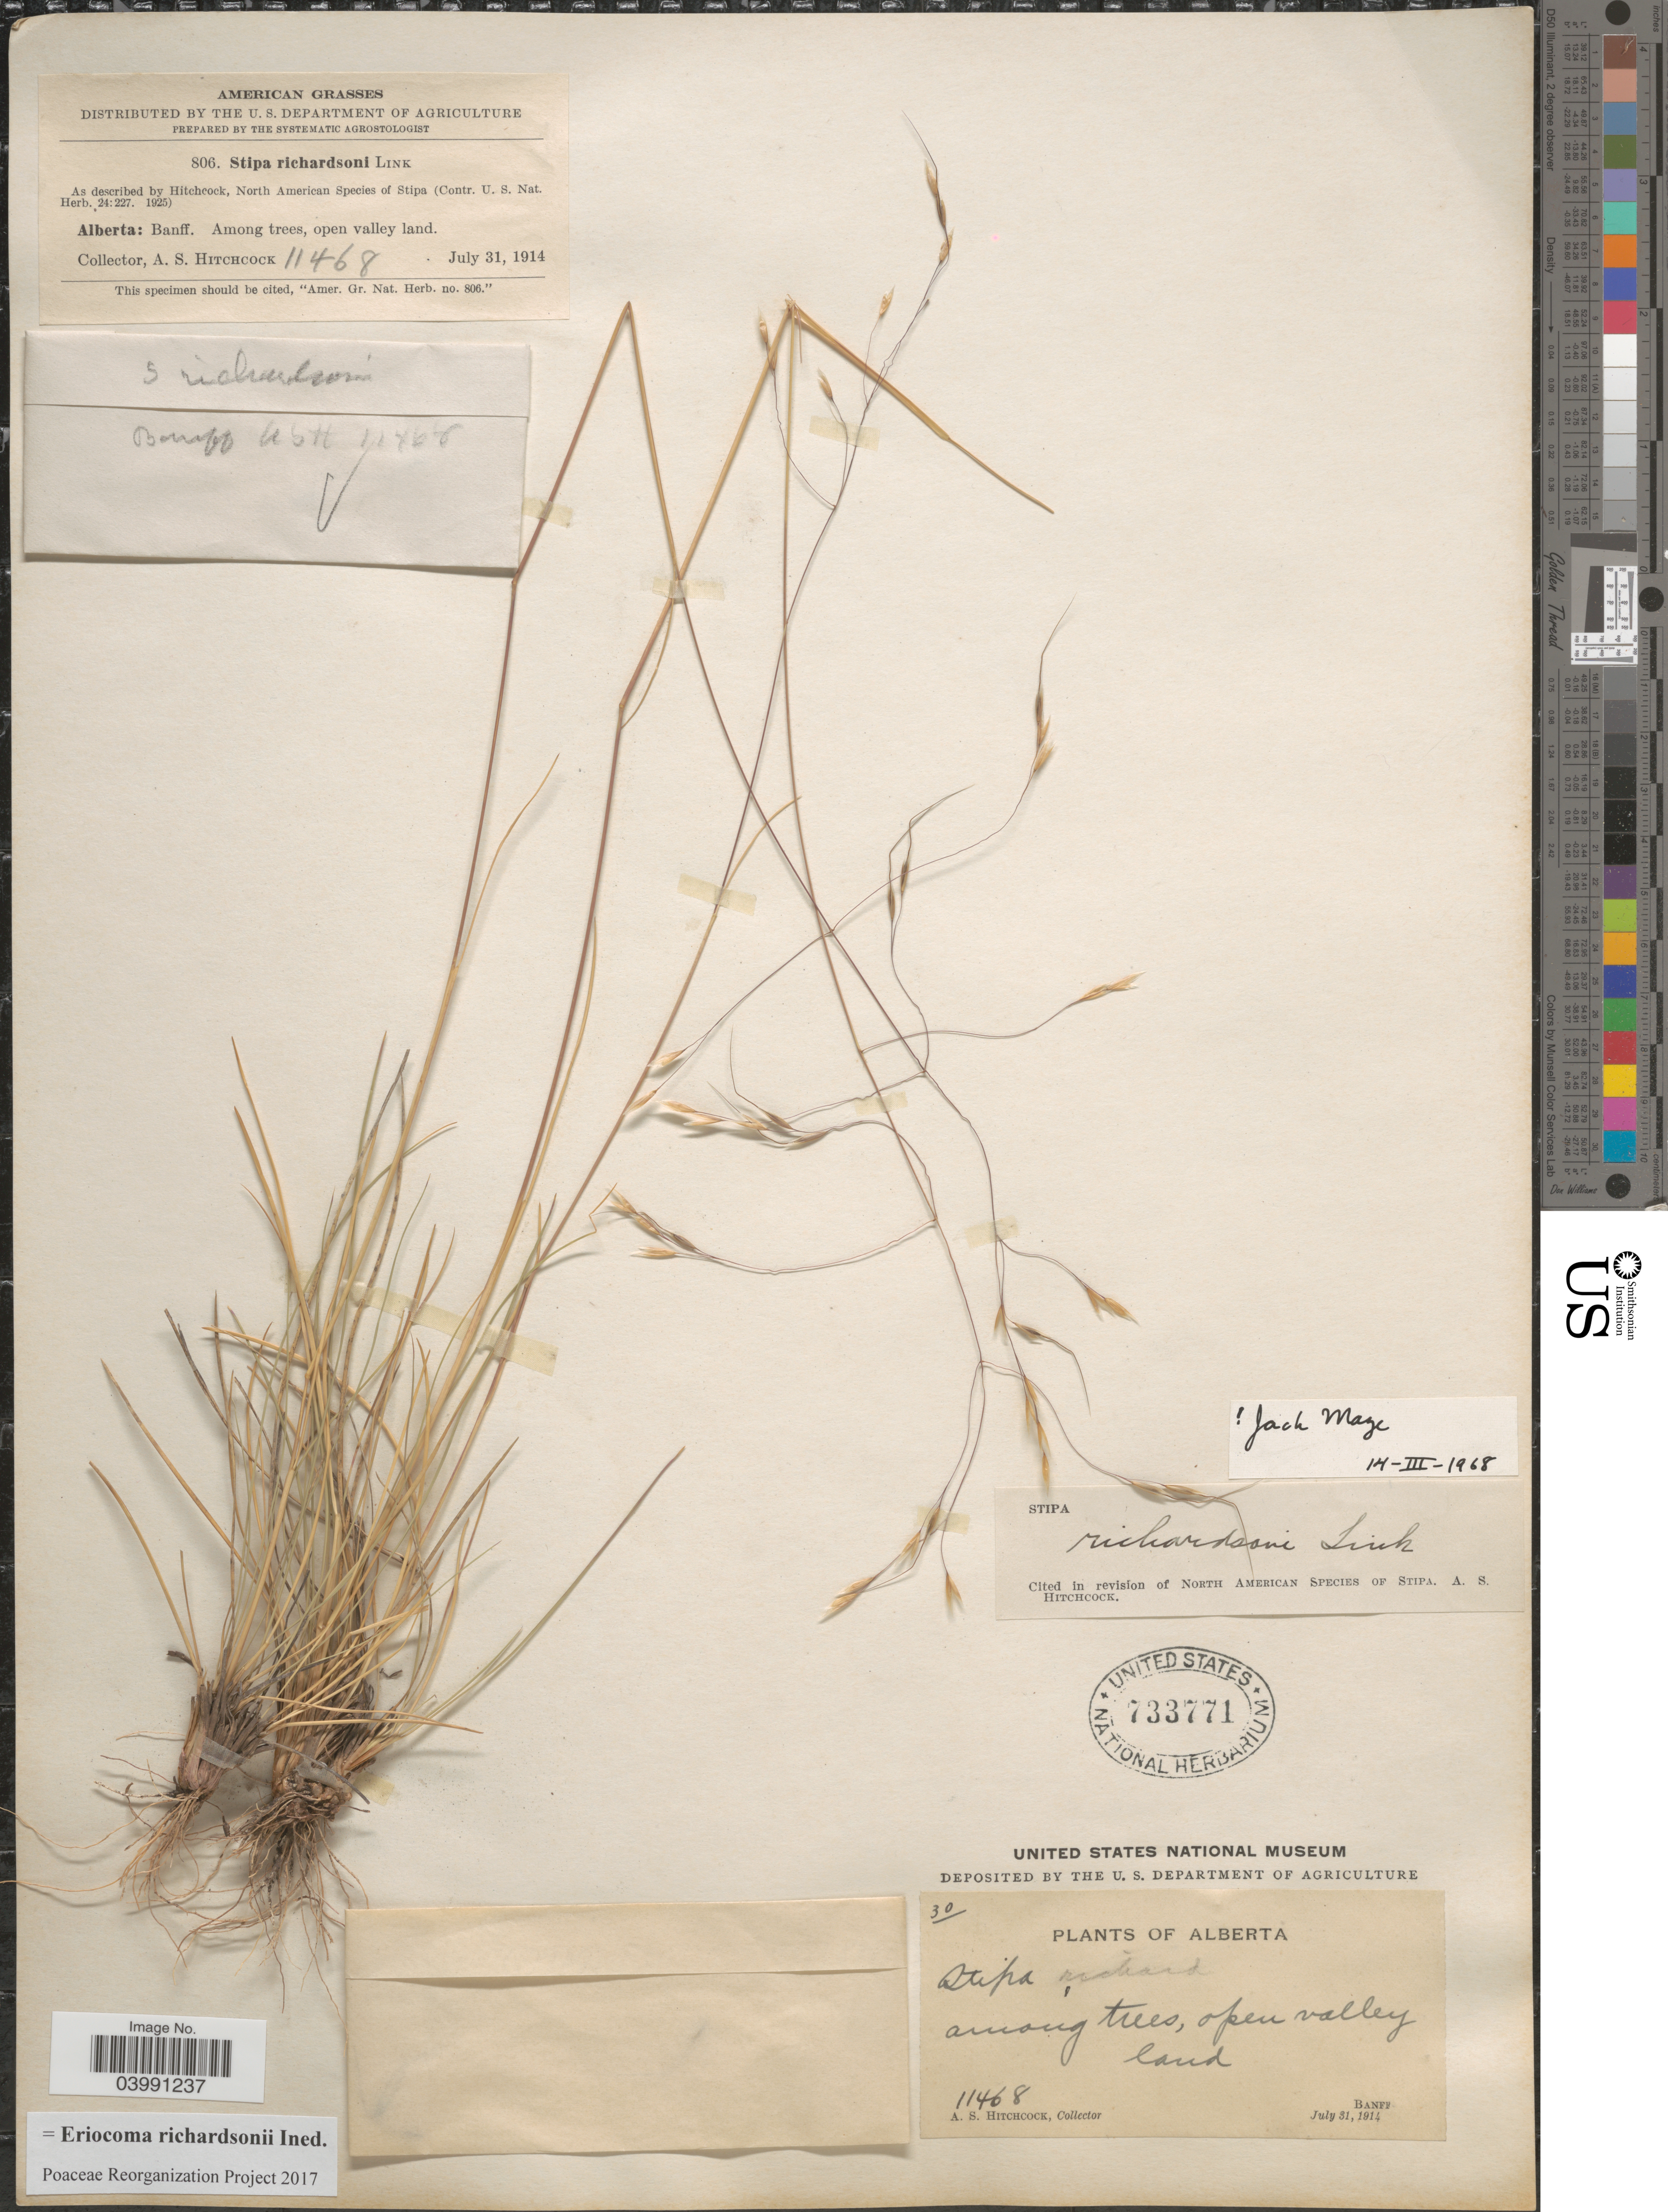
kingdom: Plantae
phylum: Tracheophyta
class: Liliopsida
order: Poales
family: Poaceae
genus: Eriocoma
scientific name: Eriocoma richardsonii ined.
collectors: A. S. Hitchcock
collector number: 11468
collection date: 1914-07-31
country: Canada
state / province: Alberta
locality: Banff. Among trees, open valley land.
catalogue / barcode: US 733771